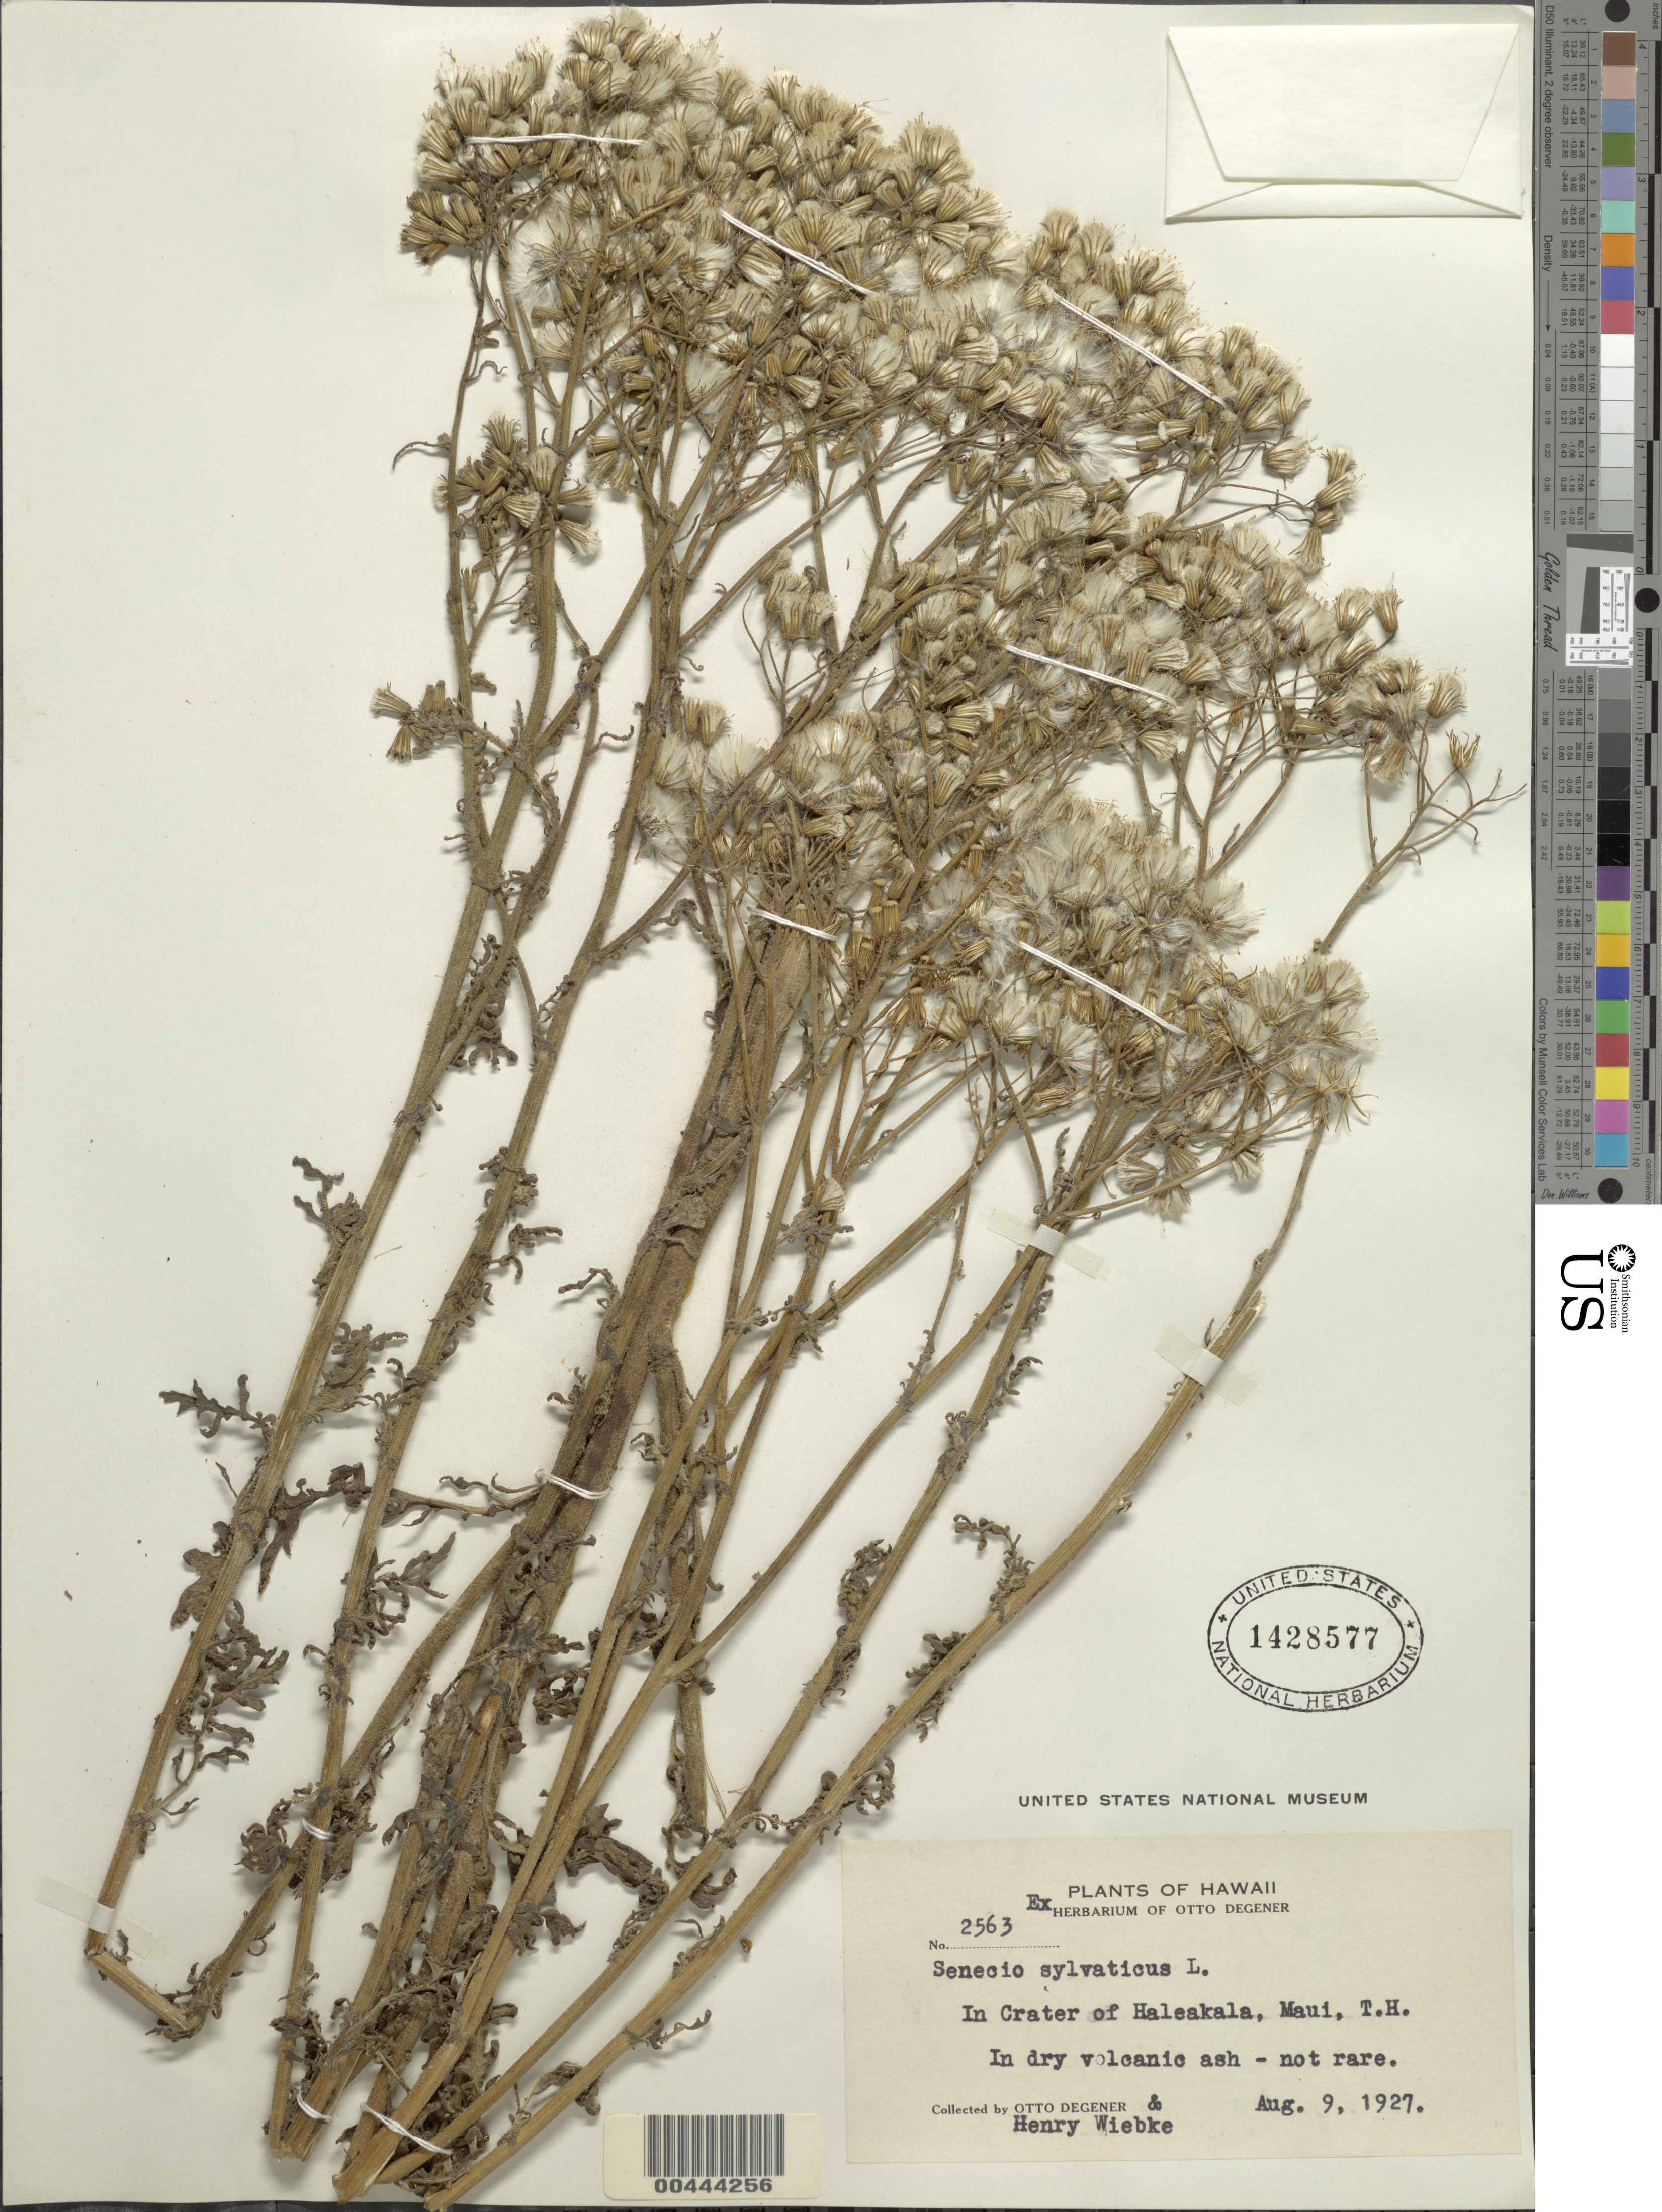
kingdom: Plantae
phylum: Tracheophyta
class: Magnoliopsida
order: Asterales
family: Asteraceae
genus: Senecio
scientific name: Senecio sylvaticus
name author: L.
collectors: O. Degener & H. Wiebke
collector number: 2563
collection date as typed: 9 Aug 1927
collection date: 1927-08-09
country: United States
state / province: Hawaii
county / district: Maui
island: Maui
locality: In Crater of Haleakala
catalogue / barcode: US 1428577